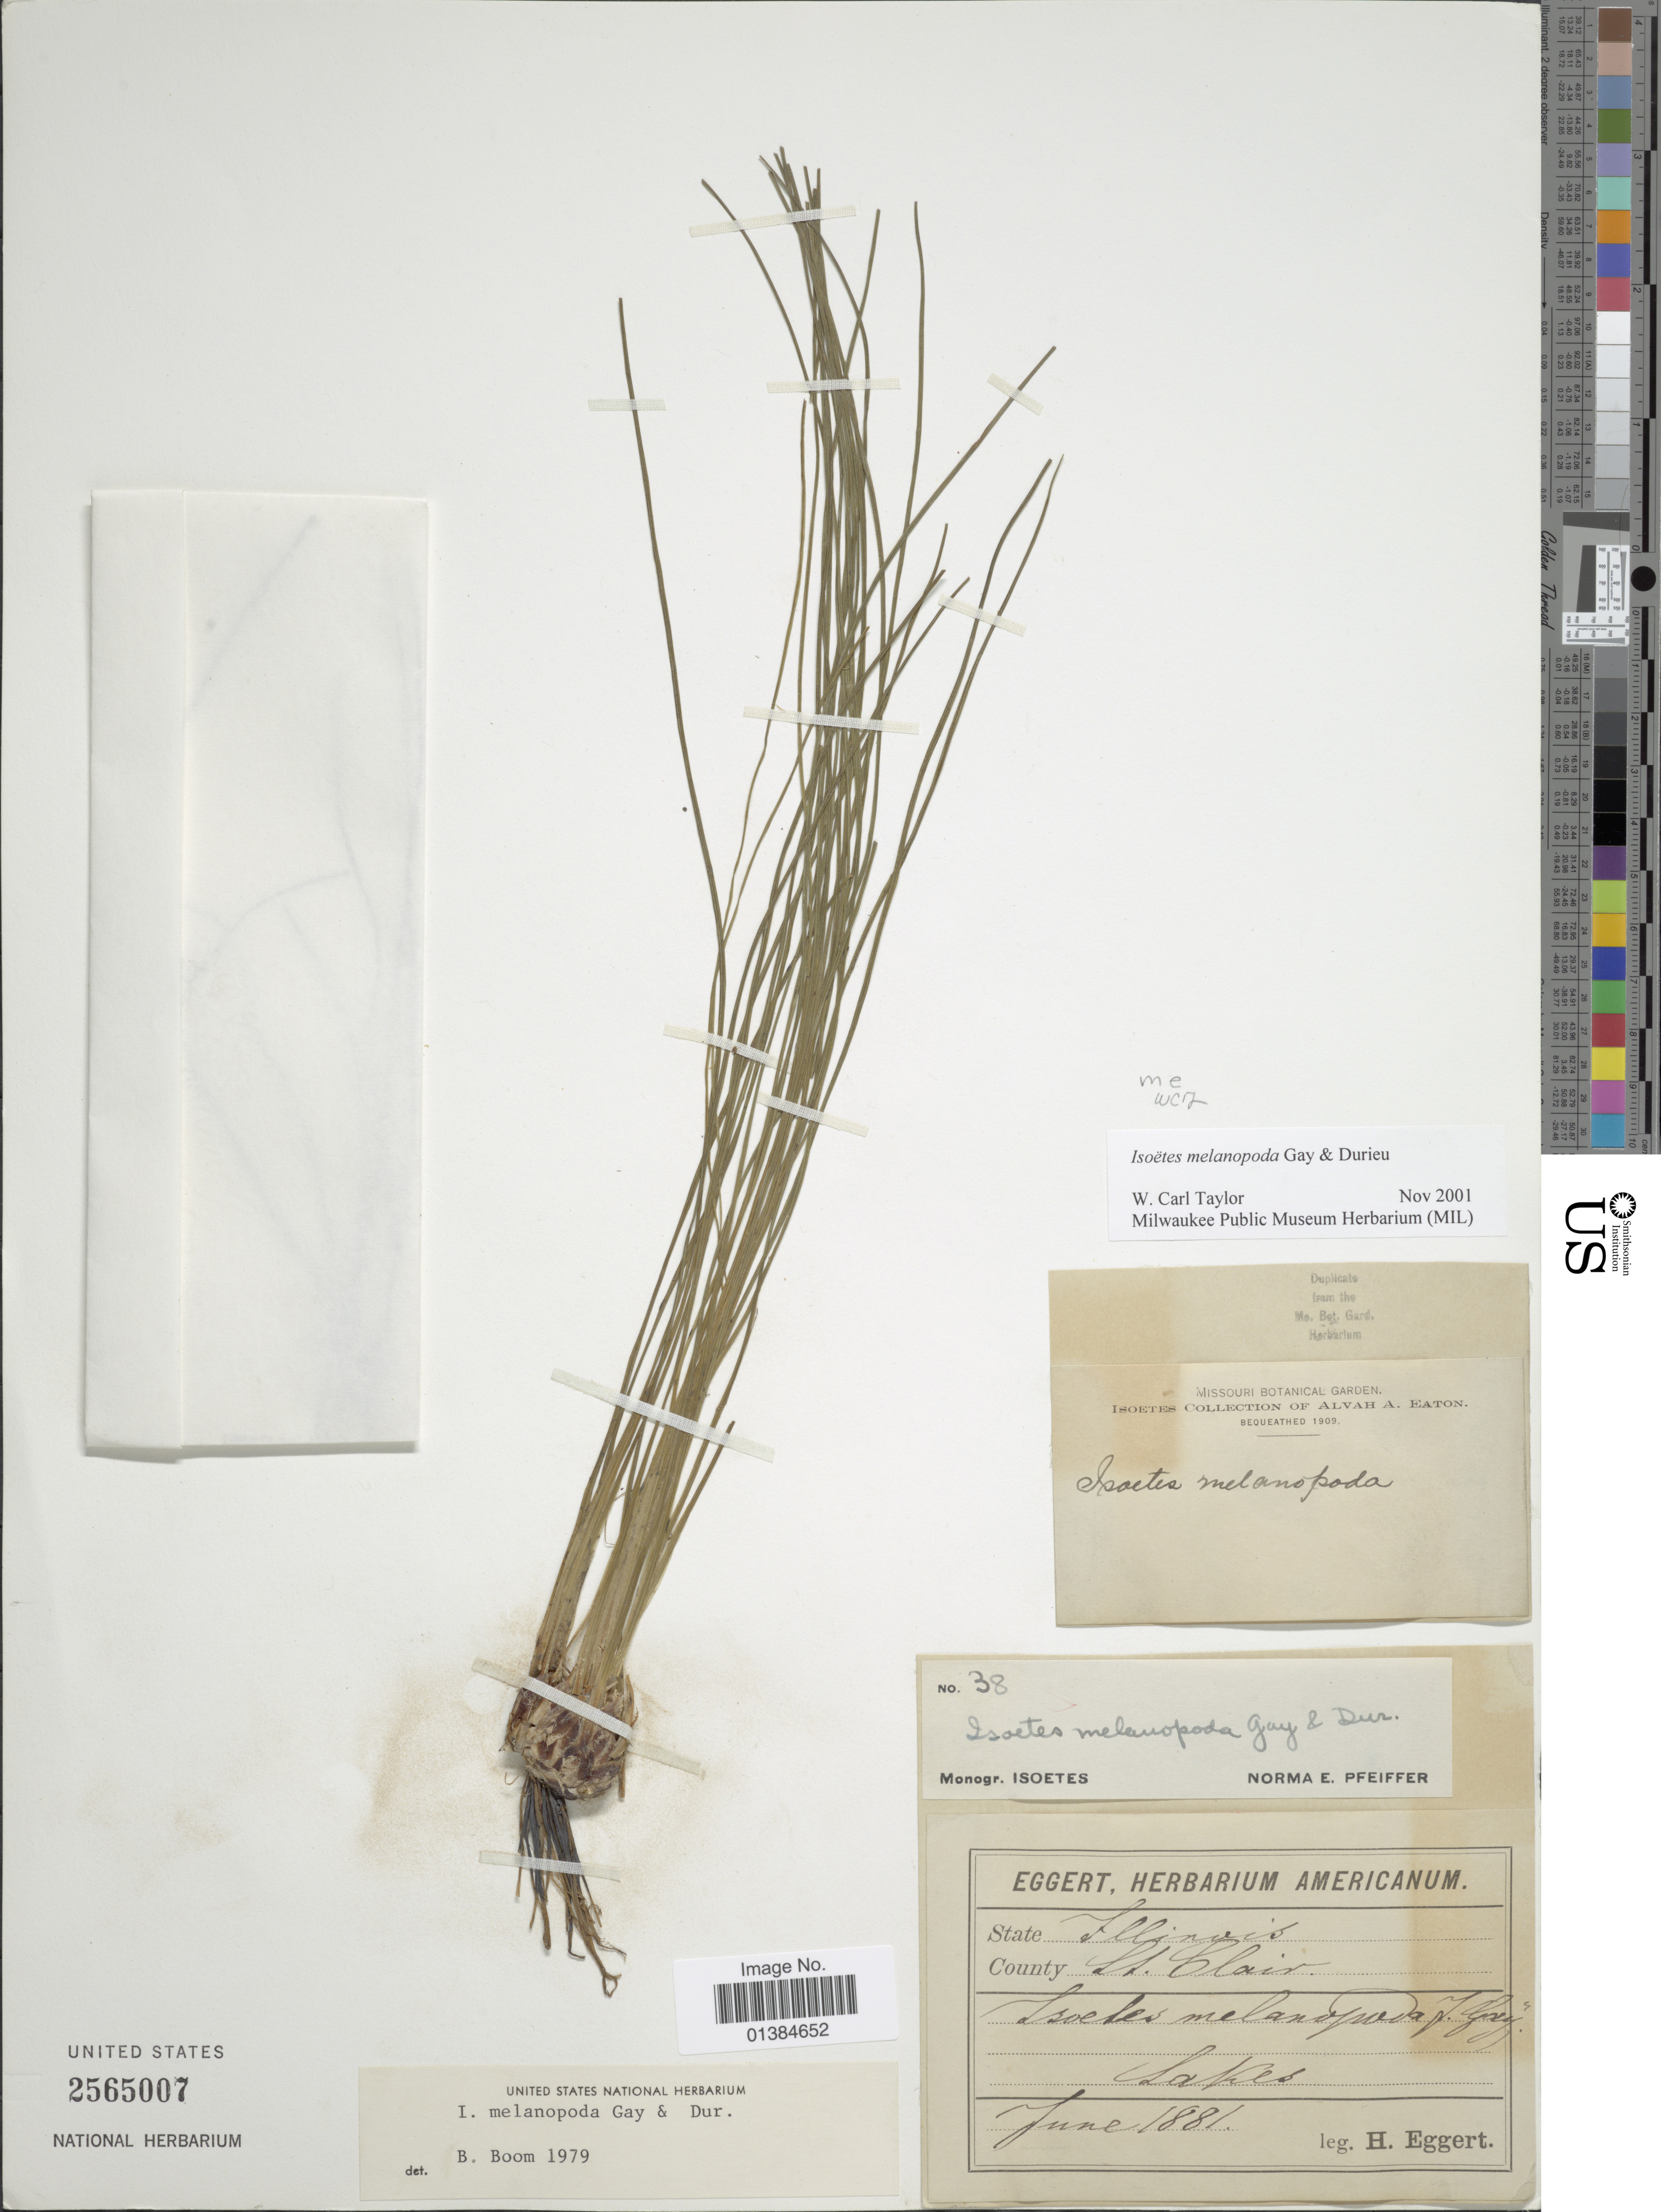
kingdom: Plantae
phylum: Tracheophyta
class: Lycopodiopsida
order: Isoetales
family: Isoetaceae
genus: Isoetes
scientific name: Isoetes melanopoda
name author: J. Gay & Durieu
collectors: H. Eggert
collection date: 1881-06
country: United States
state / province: Illinois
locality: County St. Clair.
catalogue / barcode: US 2565007